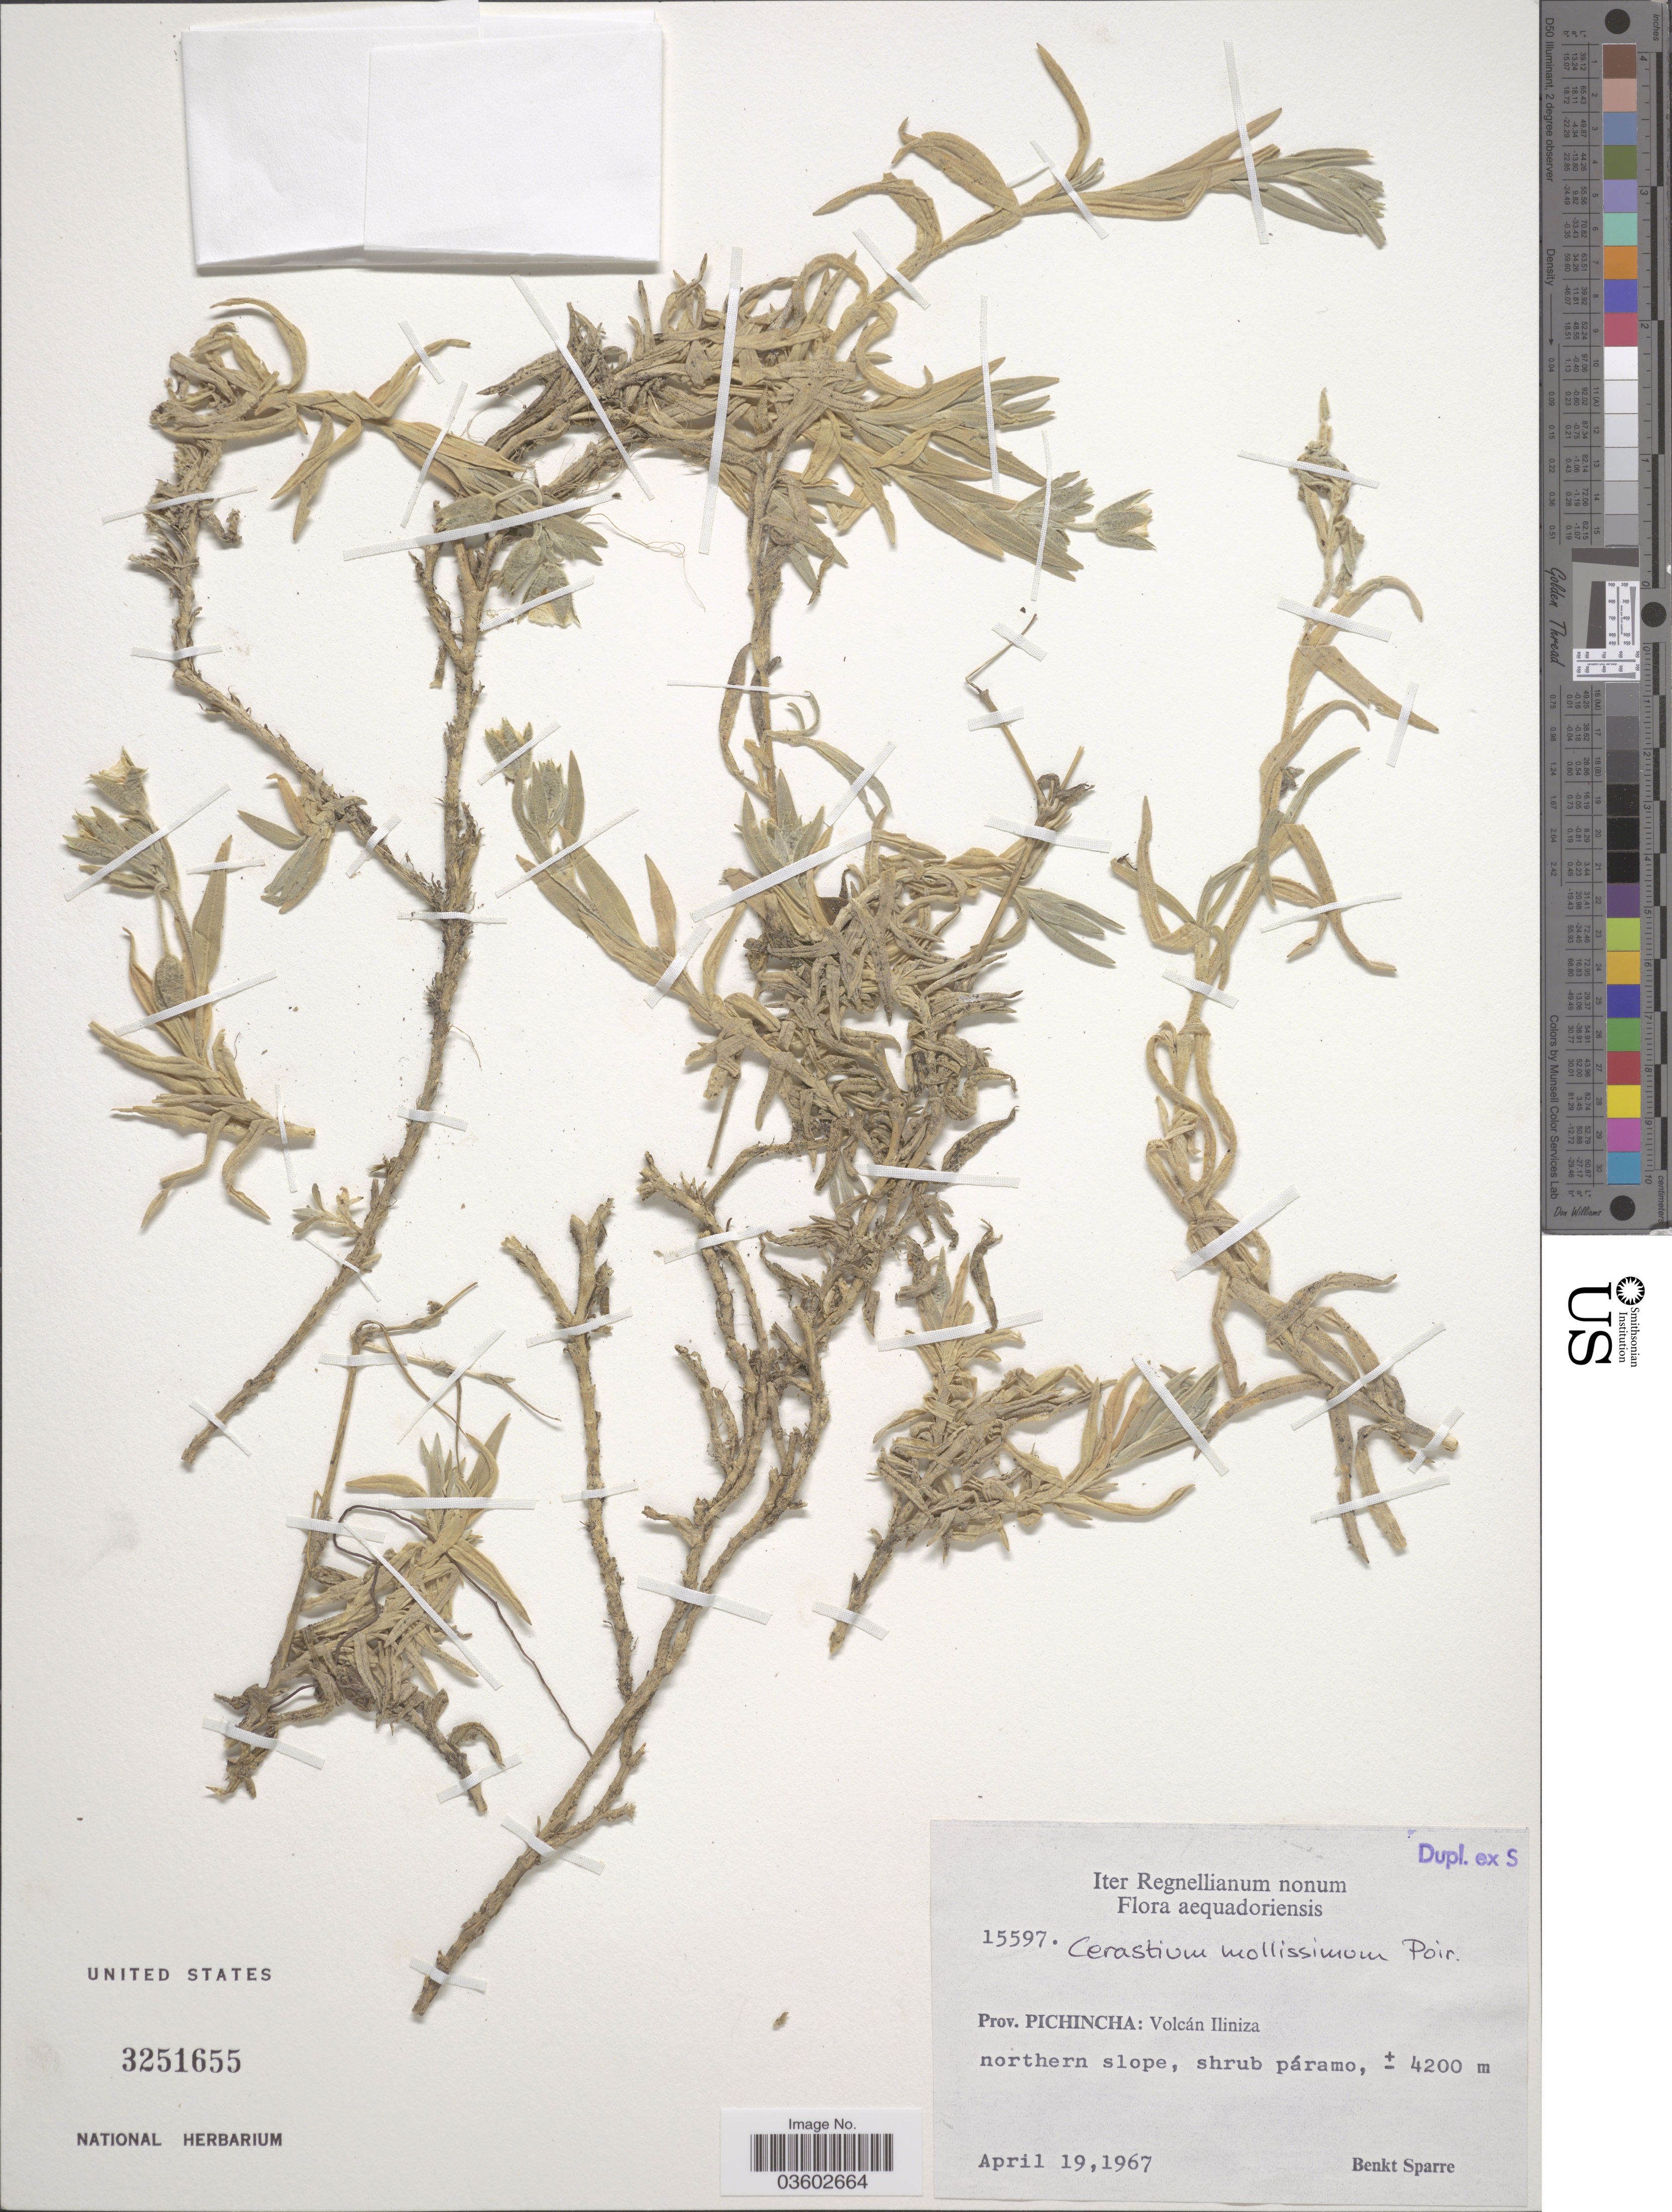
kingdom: Plantae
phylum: Tracheophyta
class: Magnoliopsida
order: Caryophyllales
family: Caryophyllaceae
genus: Cerastium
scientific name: Cerastium mollissimum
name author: Poir.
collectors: B. Sparre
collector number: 15597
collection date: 1967-04-19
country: Ecuador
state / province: Pichincha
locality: Volcán Iliniza. Northern slope.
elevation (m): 4200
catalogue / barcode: US 3251655